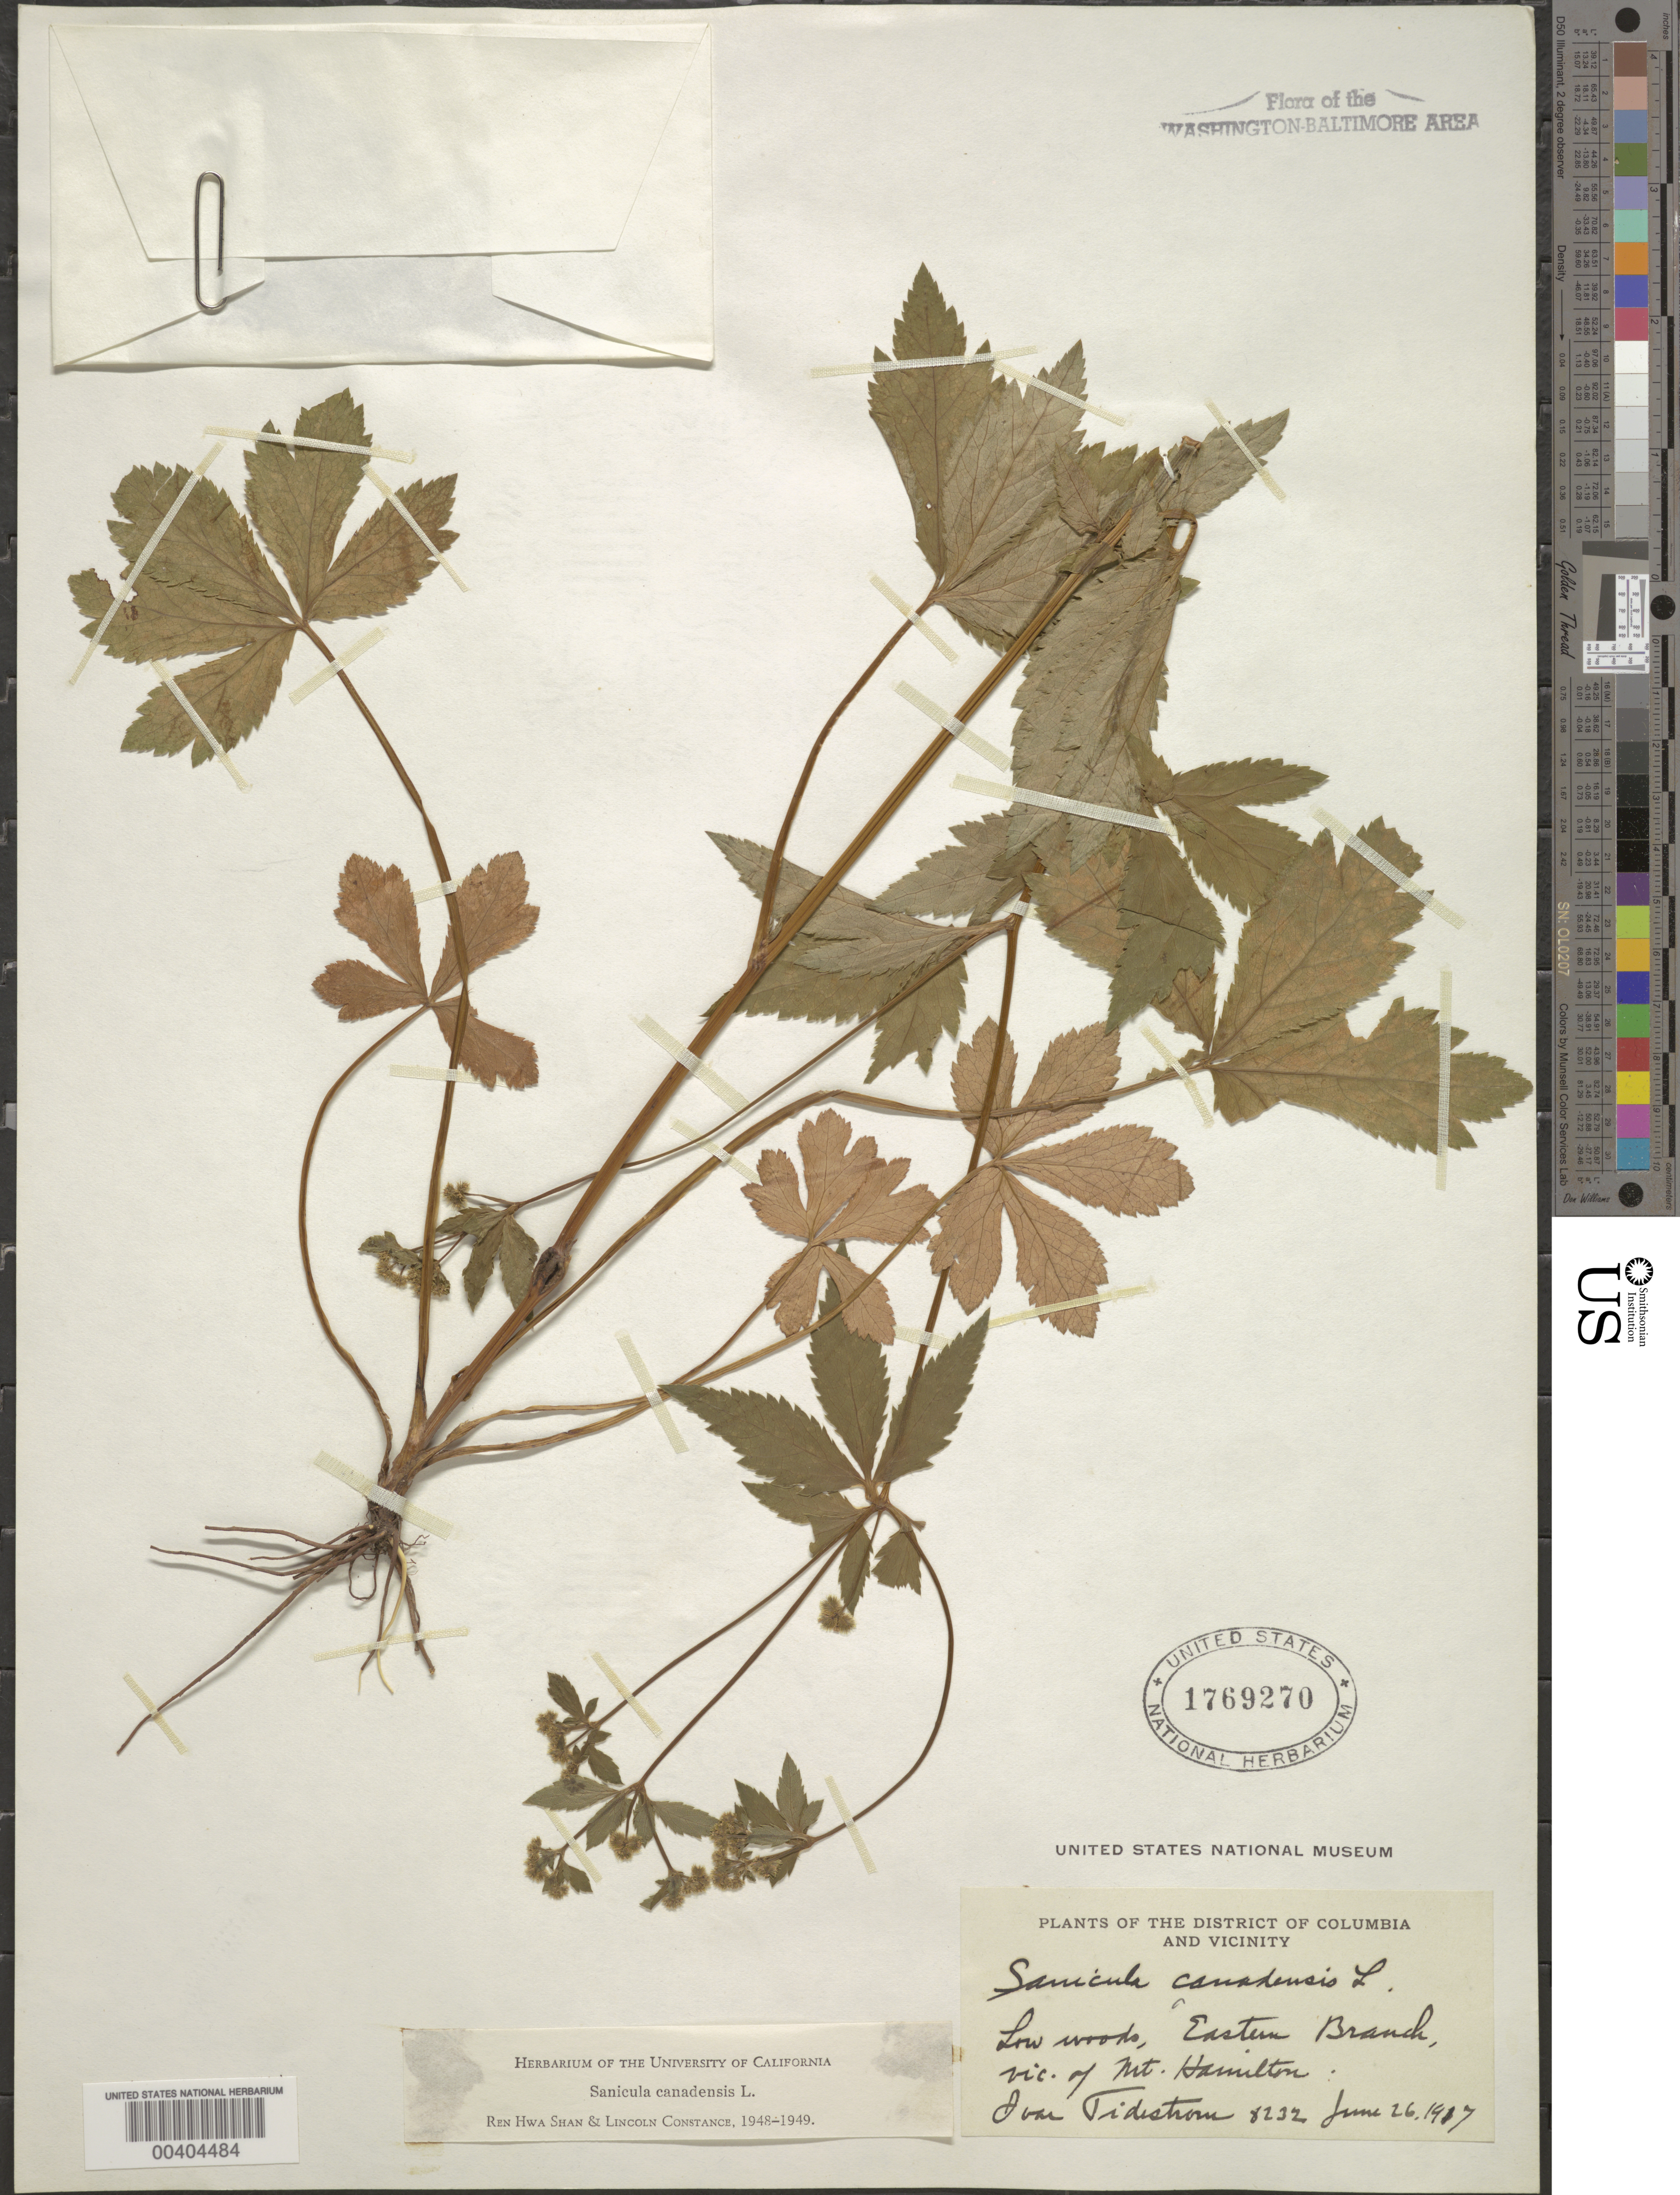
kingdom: Plantae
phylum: Tracheophyta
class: Magnoliopsida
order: Apiales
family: Apiaceae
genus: Sanicula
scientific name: Sanicula canadensis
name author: L.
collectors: I. F. Tidestrom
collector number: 8232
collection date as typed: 26 Jun 1917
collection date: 1917-06-26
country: United States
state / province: District of Columbia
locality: Eastern Branch, Mount Hamilton vicinity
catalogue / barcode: US 1769270